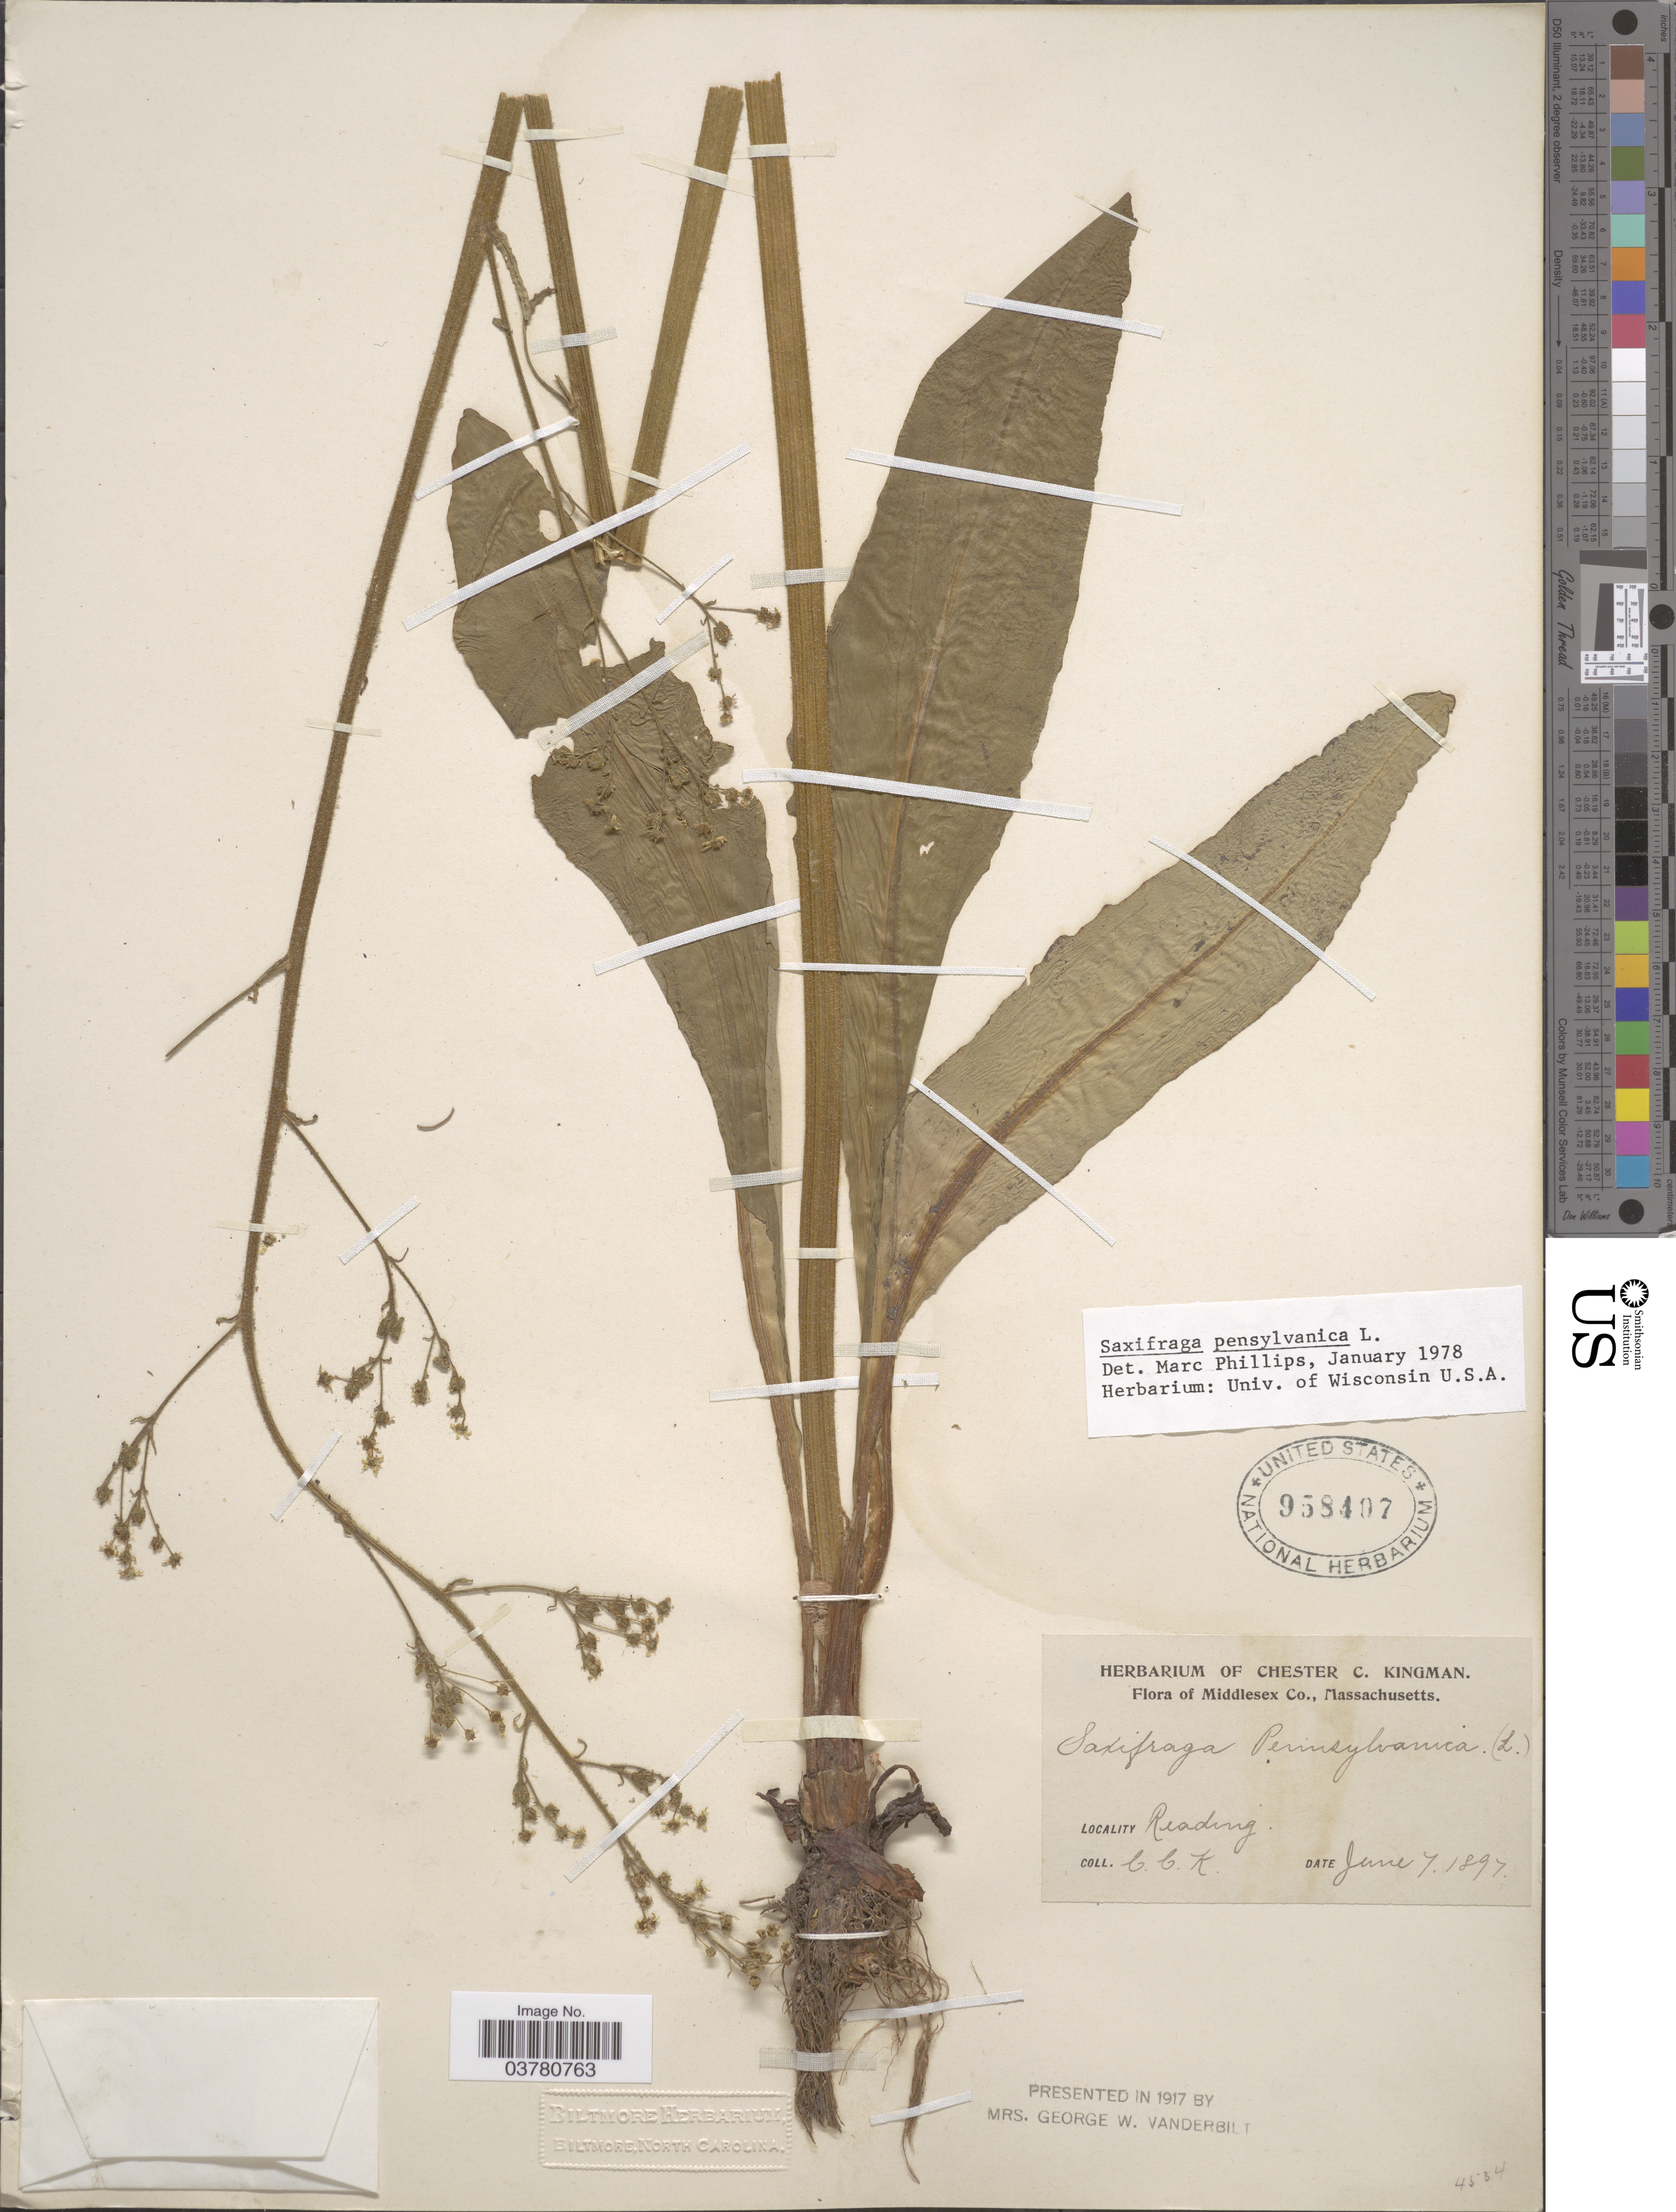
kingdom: Plantae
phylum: Tracheophyta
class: Magnoliopsida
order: Saxifragales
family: Saxifragaceae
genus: Micranthes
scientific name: Micranthes pensylvanica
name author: (L.) Haw.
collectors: C. Kingman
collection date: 1897-06-07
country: United States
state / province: Massachusetts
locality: Middlesex Co. Reading.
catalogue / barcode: US 958407